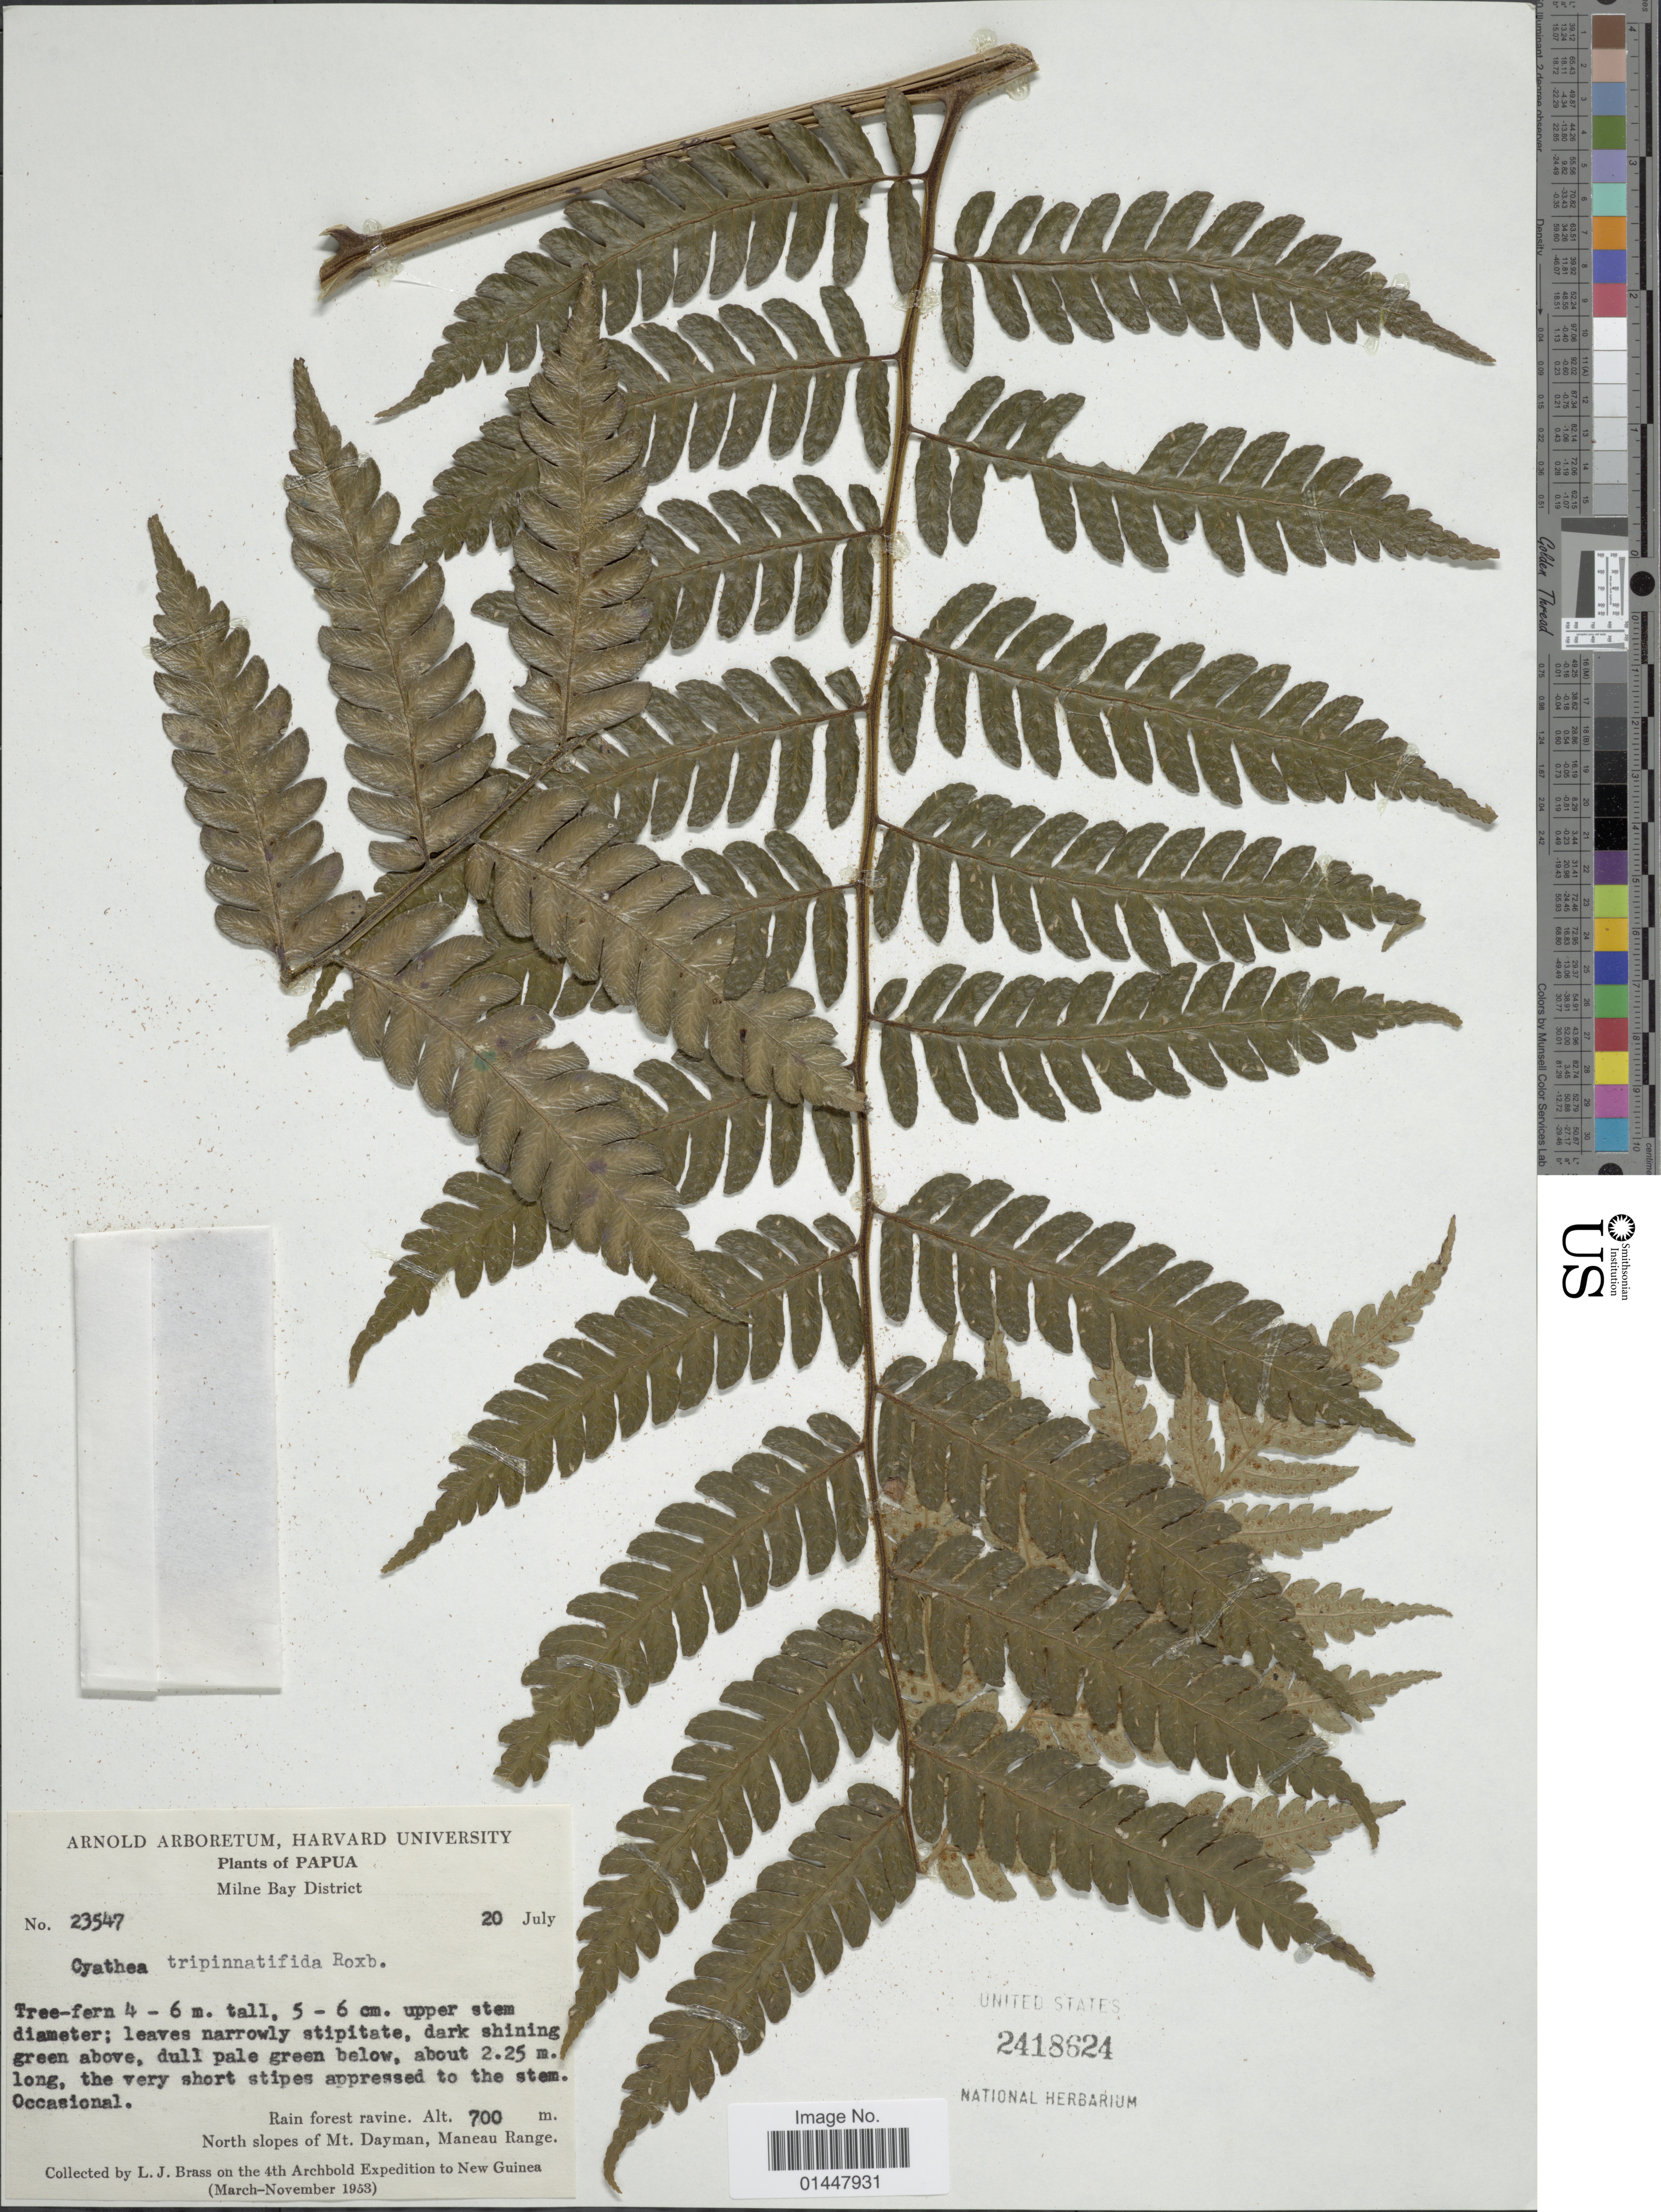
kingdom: Plantae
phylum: Tracheophyta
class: Polypodiopsida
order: Cyatheales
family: Cyatheaceae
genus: Sphaeropteris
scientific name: Sphaeropteris tripinnatifida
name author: (Wall. ex Roxb.) R.M. Tryon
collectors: L. J. Brass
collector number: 23547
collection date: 1953-07-20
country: Papua New Guinea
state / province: Milne Bay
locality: Papua, North slopes of Mt. Dayman, Maneau Range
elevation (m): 700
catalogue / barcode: US 2418624